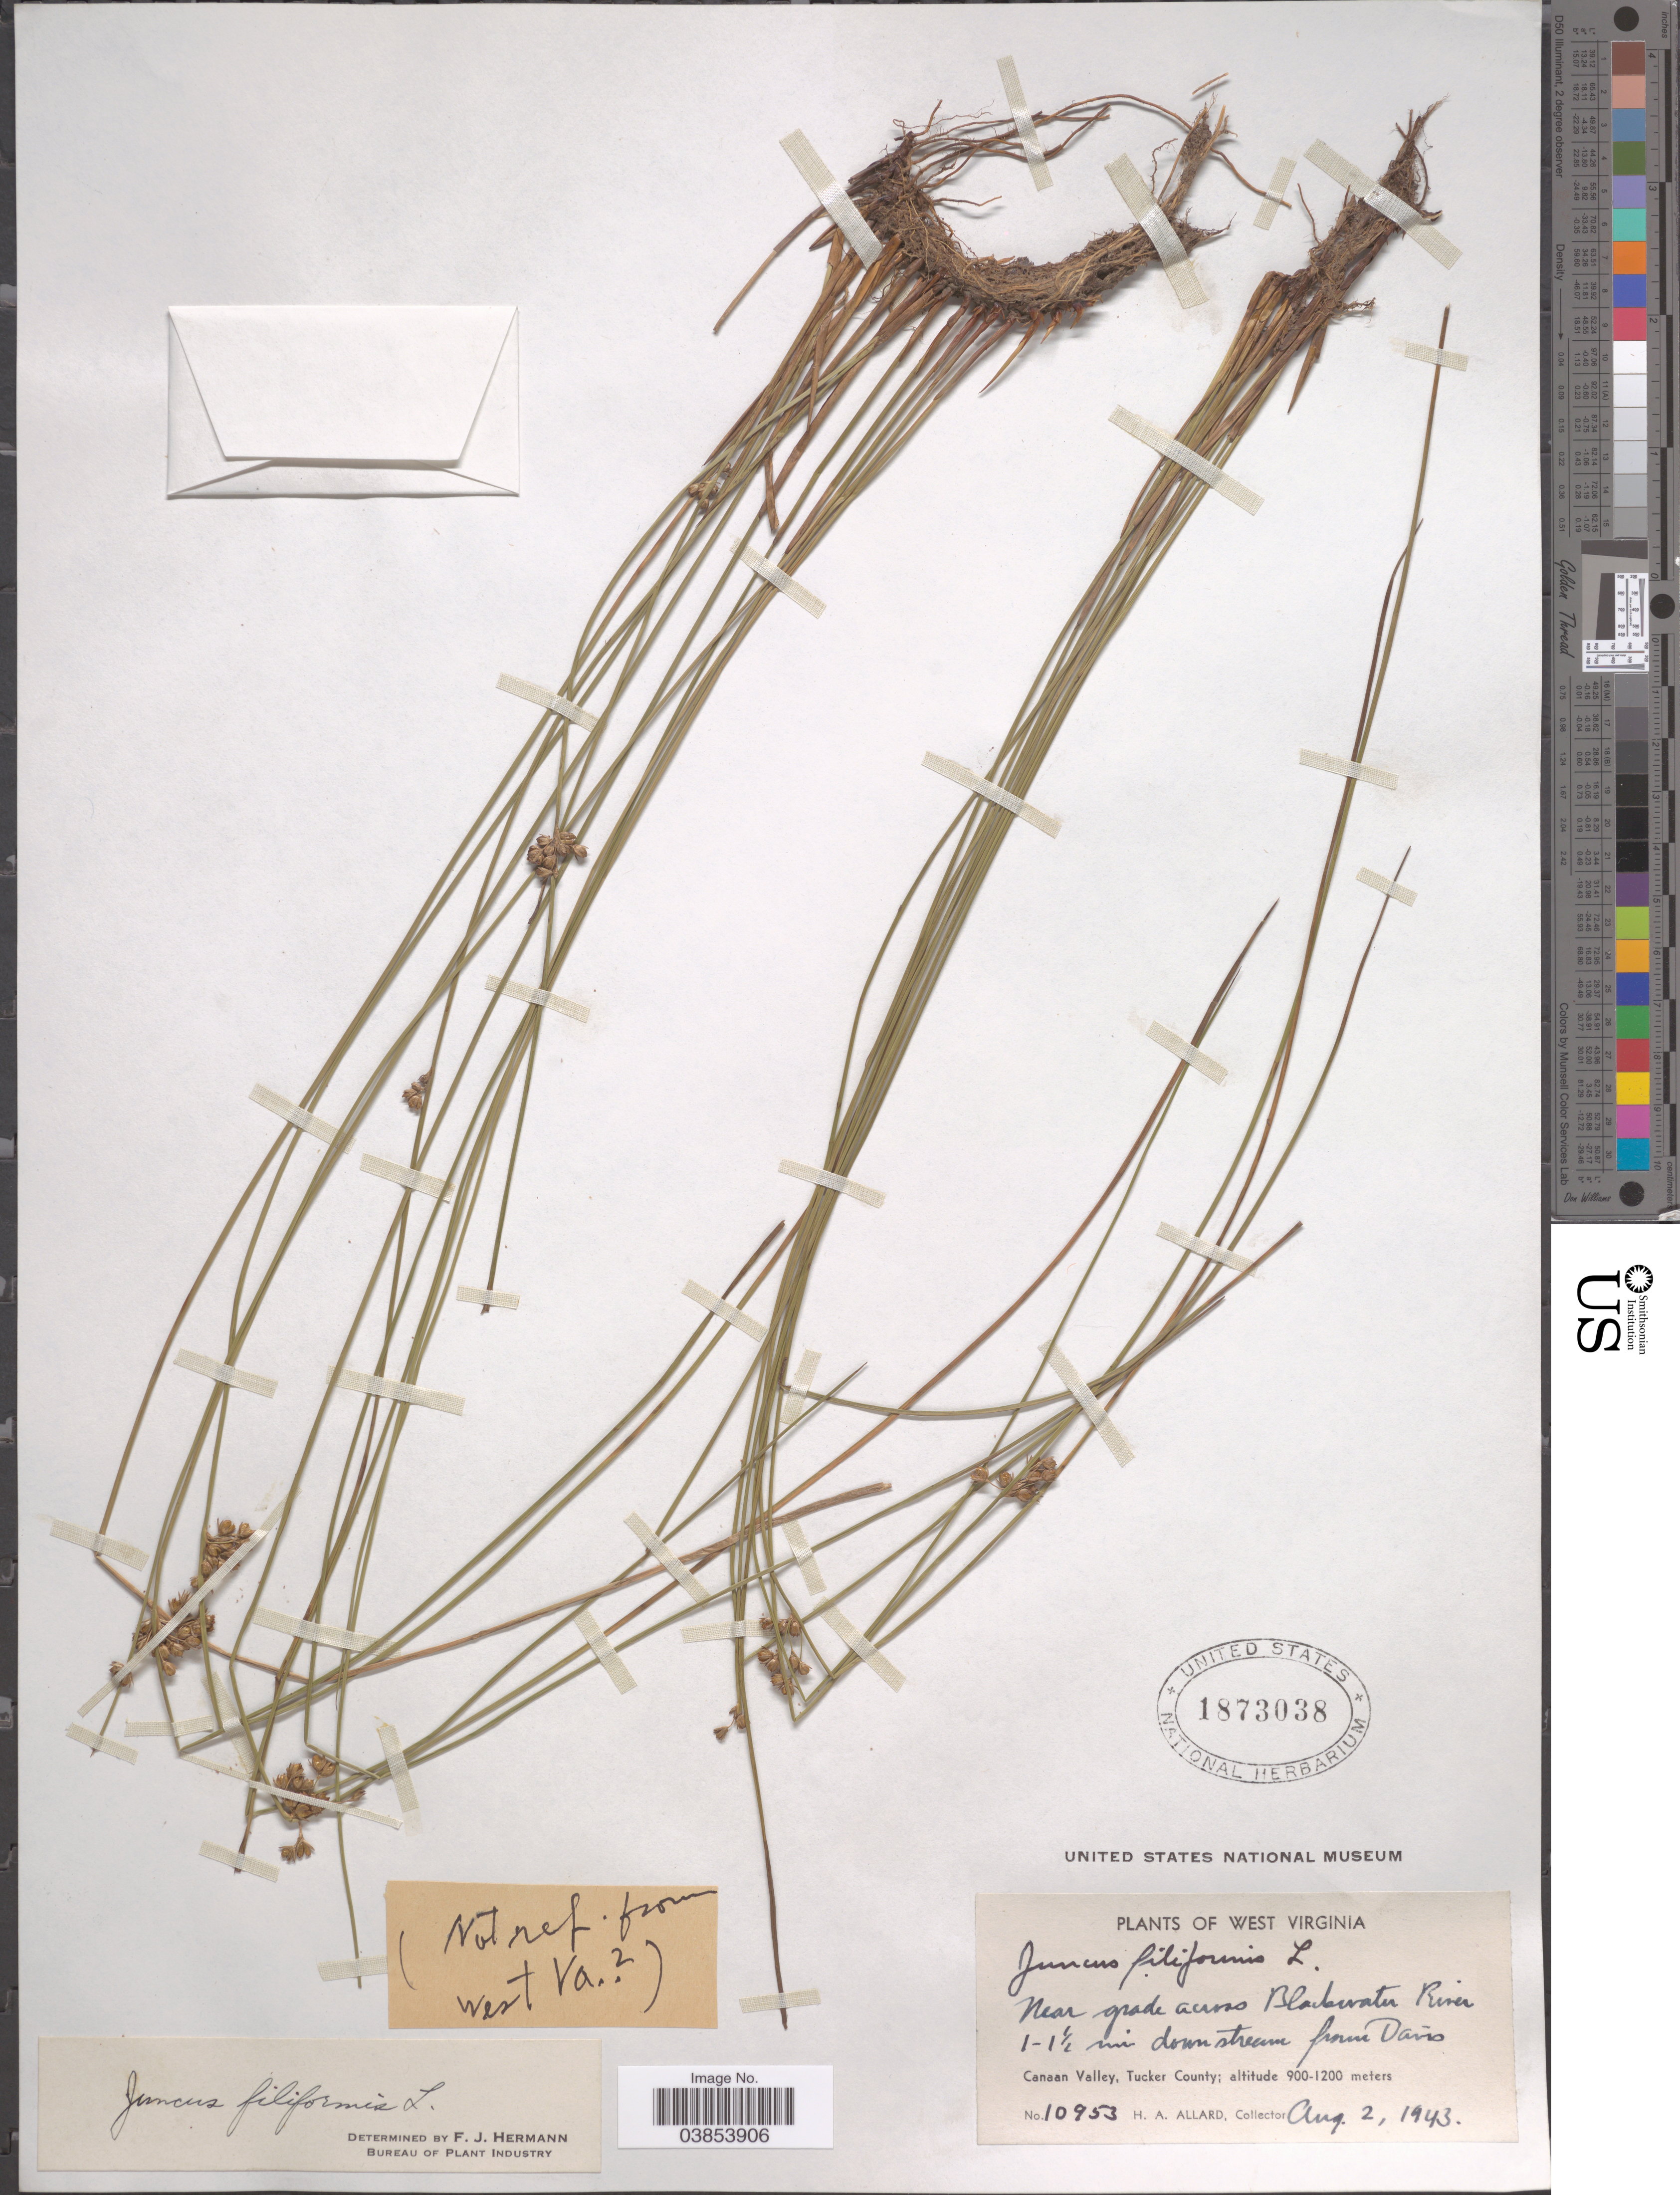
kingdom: Plantae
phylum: Tracheophyta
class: Liliopsida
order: Poales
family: Juncaceae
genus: Juncus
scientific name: Juncus filiformis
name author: L.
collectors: H. A. Allard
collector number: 10953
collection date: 1943-08-02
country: United States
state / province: West Virginia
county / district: Tucker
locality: Near grade auras Blackwater River 1-1½ mi downstream from Davis. Canaan Valley, Tucker County.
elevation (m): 900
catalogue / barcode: US 1873038